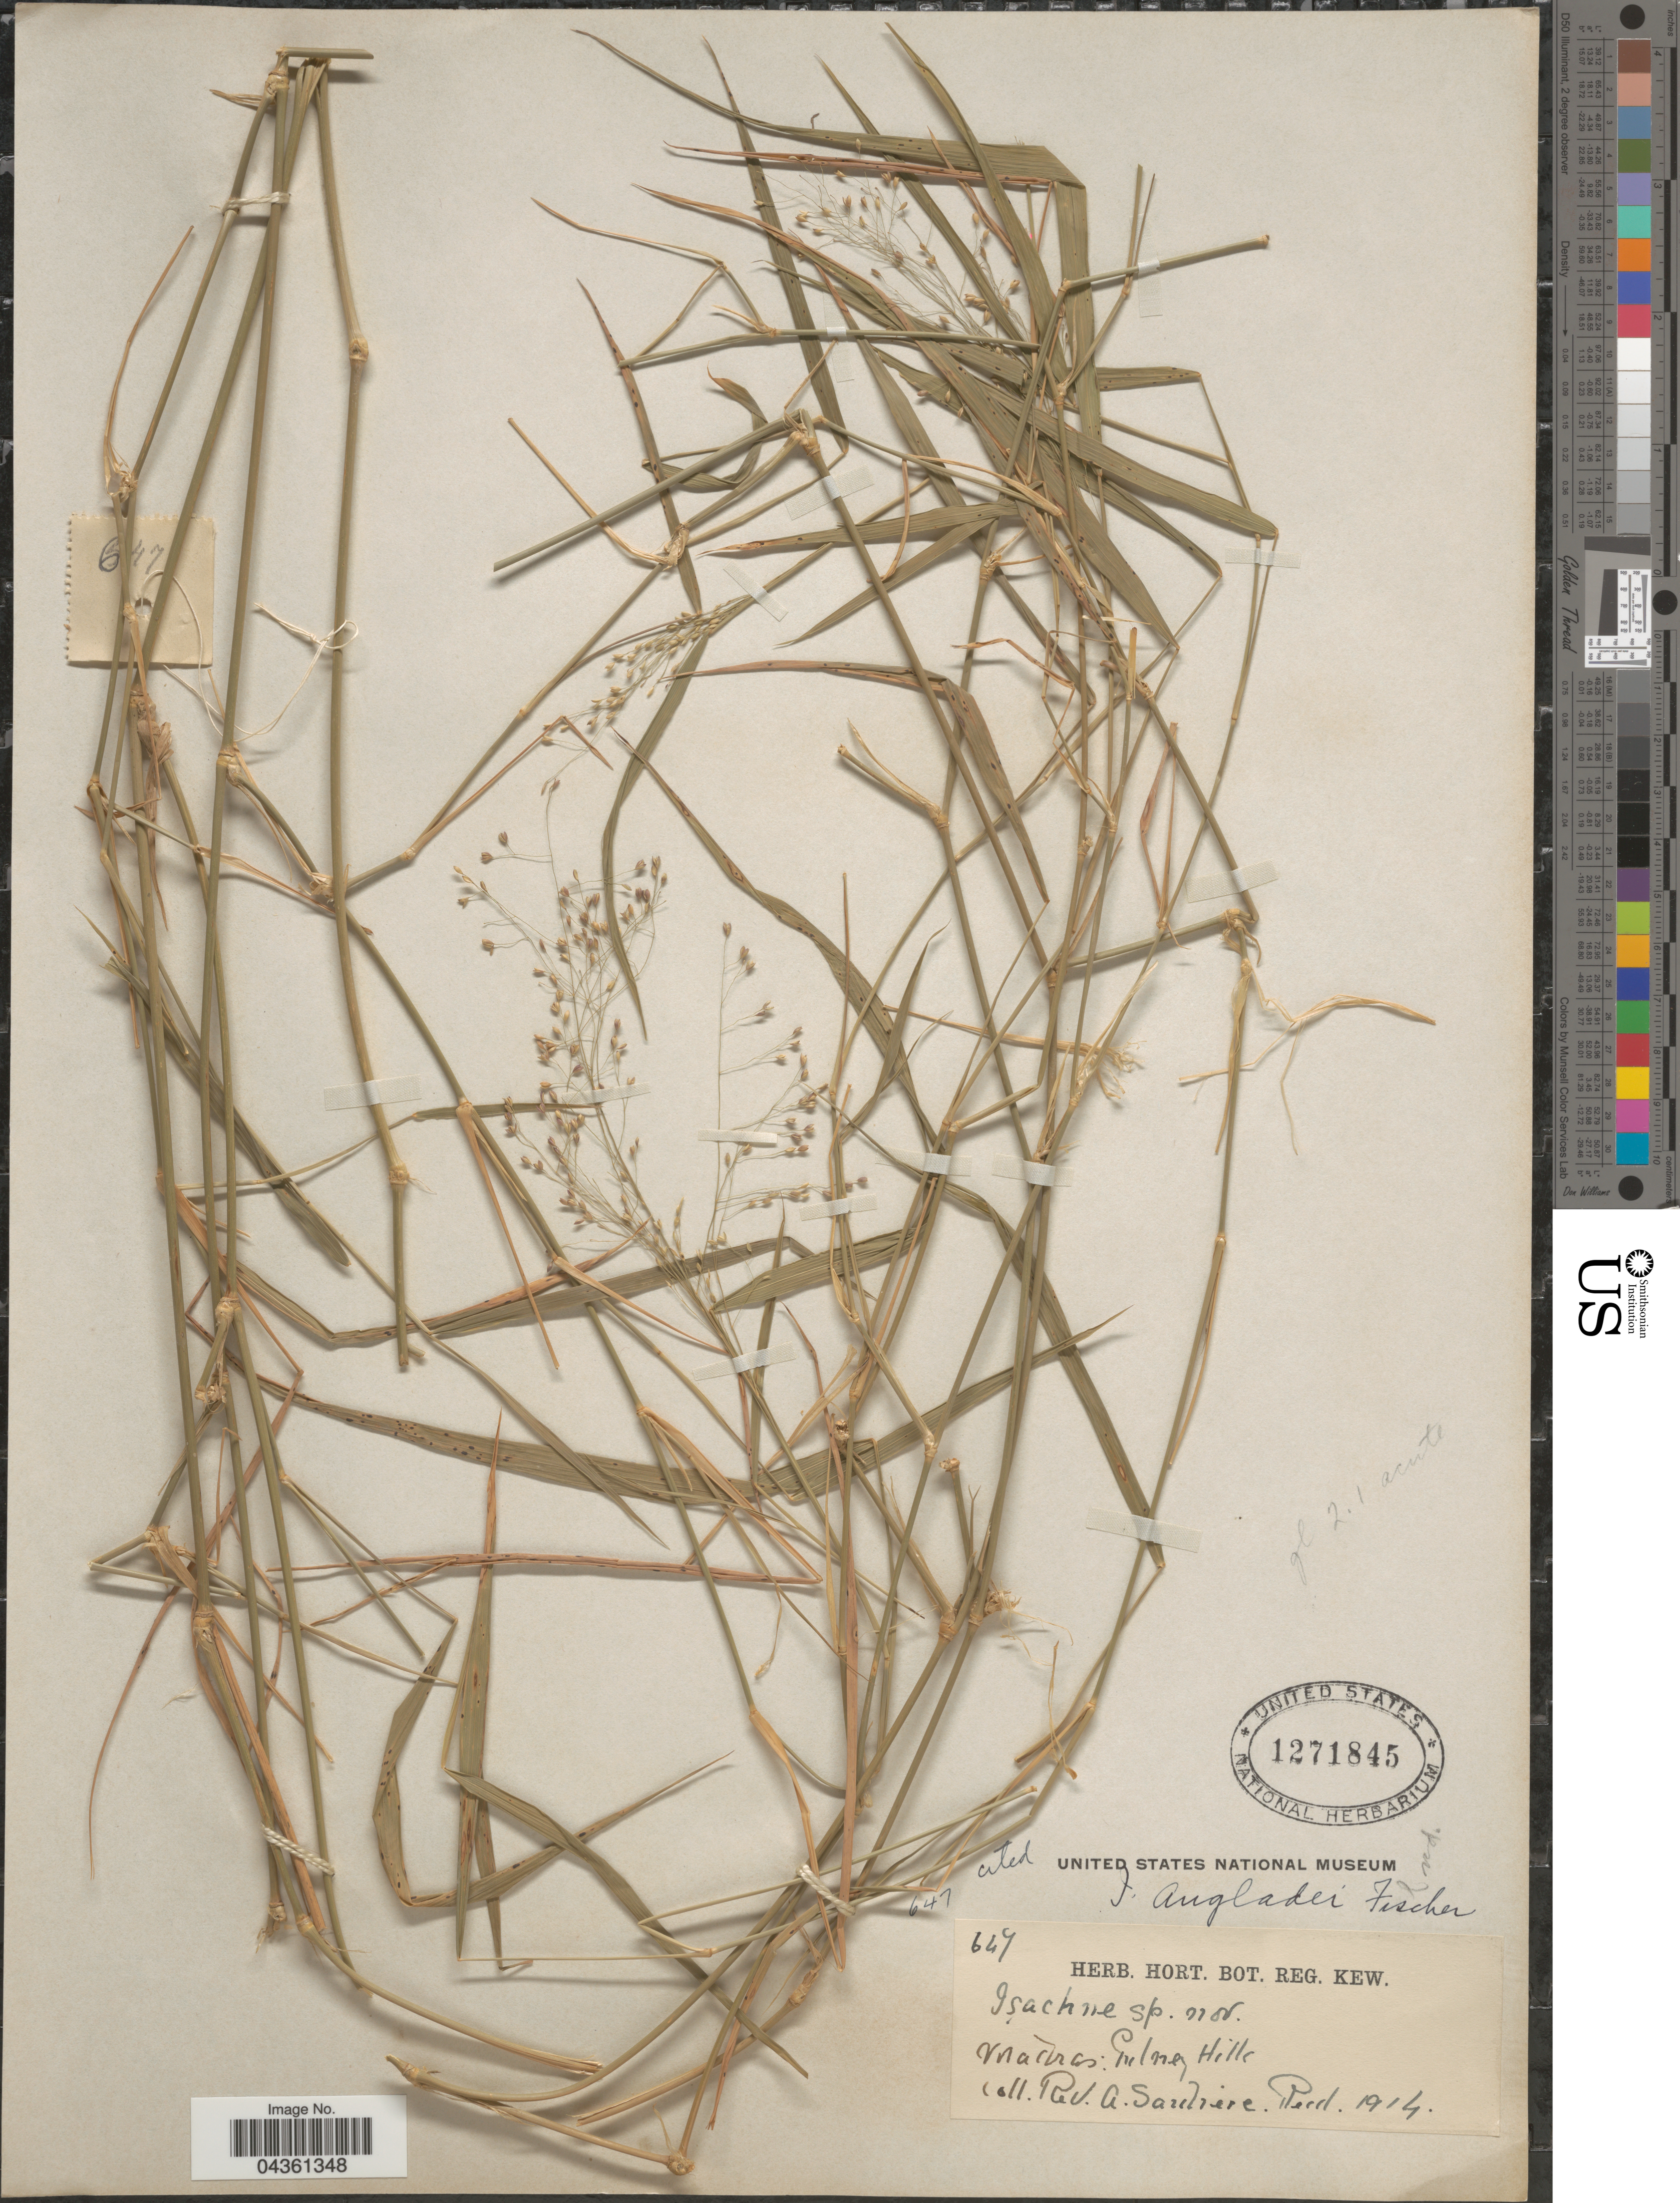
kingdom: Plantae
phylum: Tracheophyta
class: Liliopsida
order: Poales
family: Poaceae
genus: Isachne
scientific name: Isachne angladei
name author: C.E.C. Fisch.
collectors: A. Sauliere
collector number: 647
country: India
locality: Madras: Pulney Hills.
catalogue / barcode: US 1271845